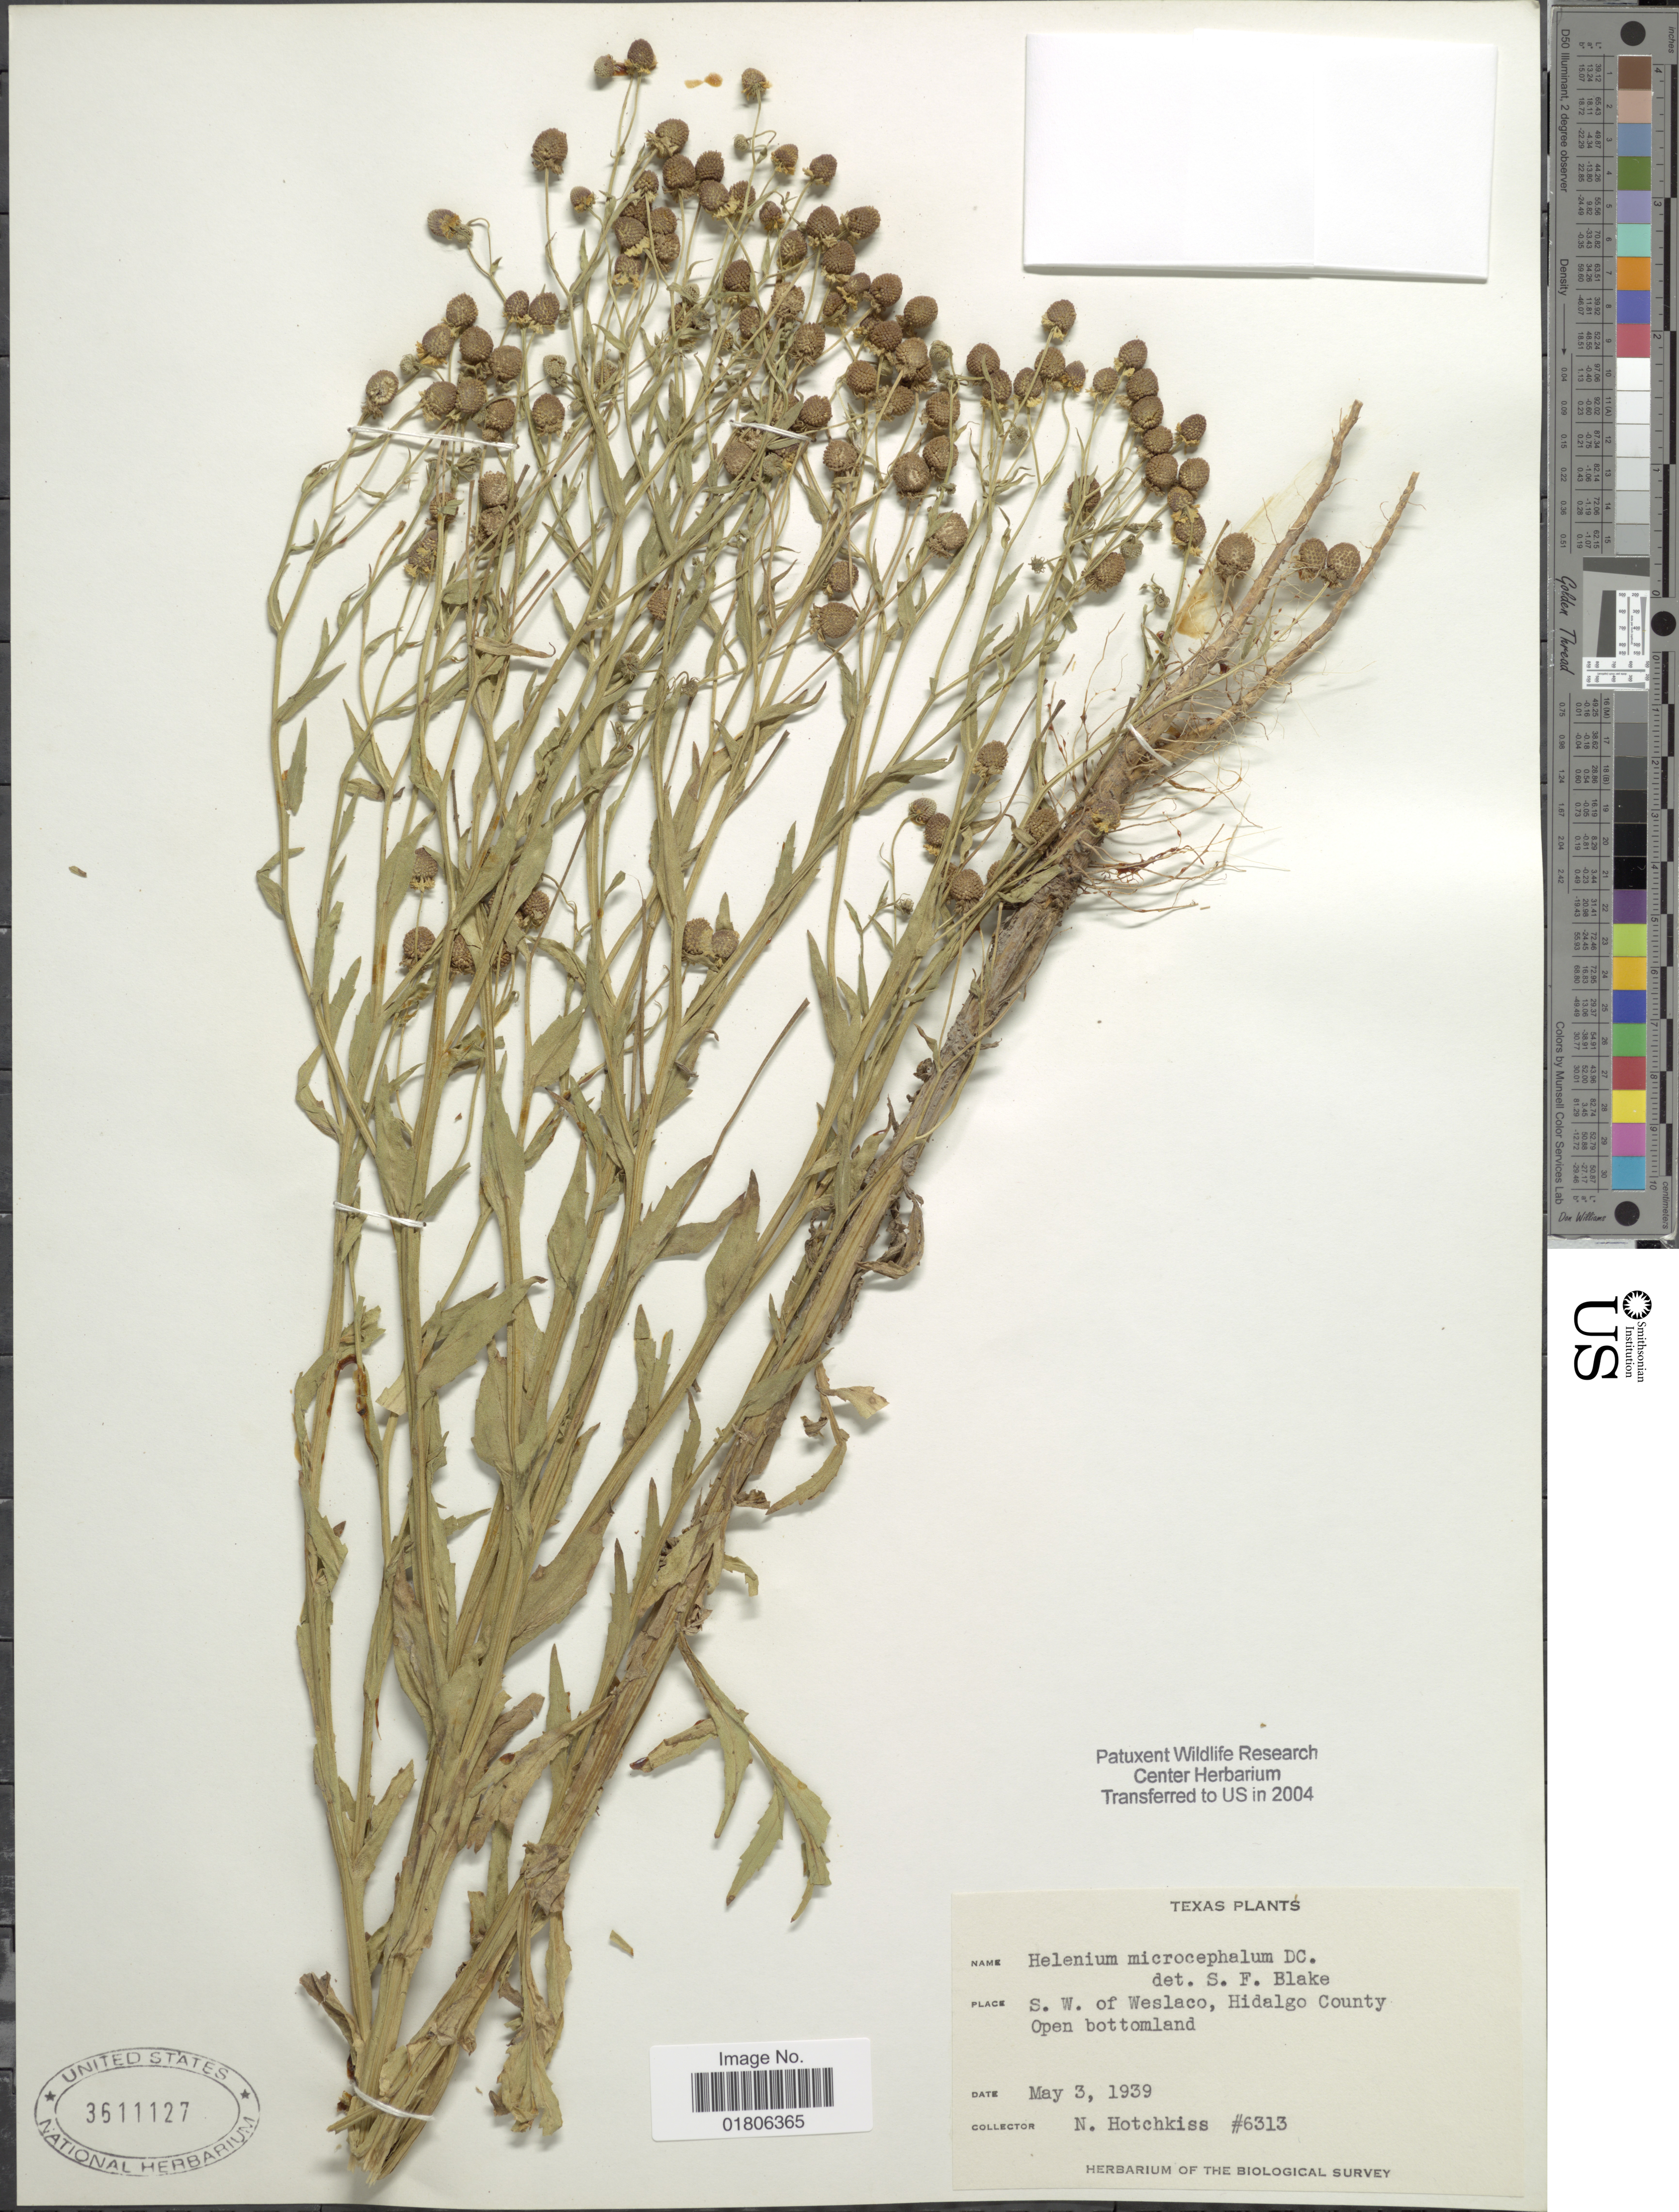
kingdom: Plantae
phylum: Tracheophyta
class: Magnoliopsida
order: Asterales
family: Asteraceae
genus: Helenium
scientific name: Helenium microcephalum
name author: DC.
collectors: N. Hotchkiss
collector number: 6313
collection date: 1939-05-03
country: United States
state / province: Texas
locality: S.W. of Weslasco, Hidalgo County, Open bottomland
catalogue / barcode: US 3611127